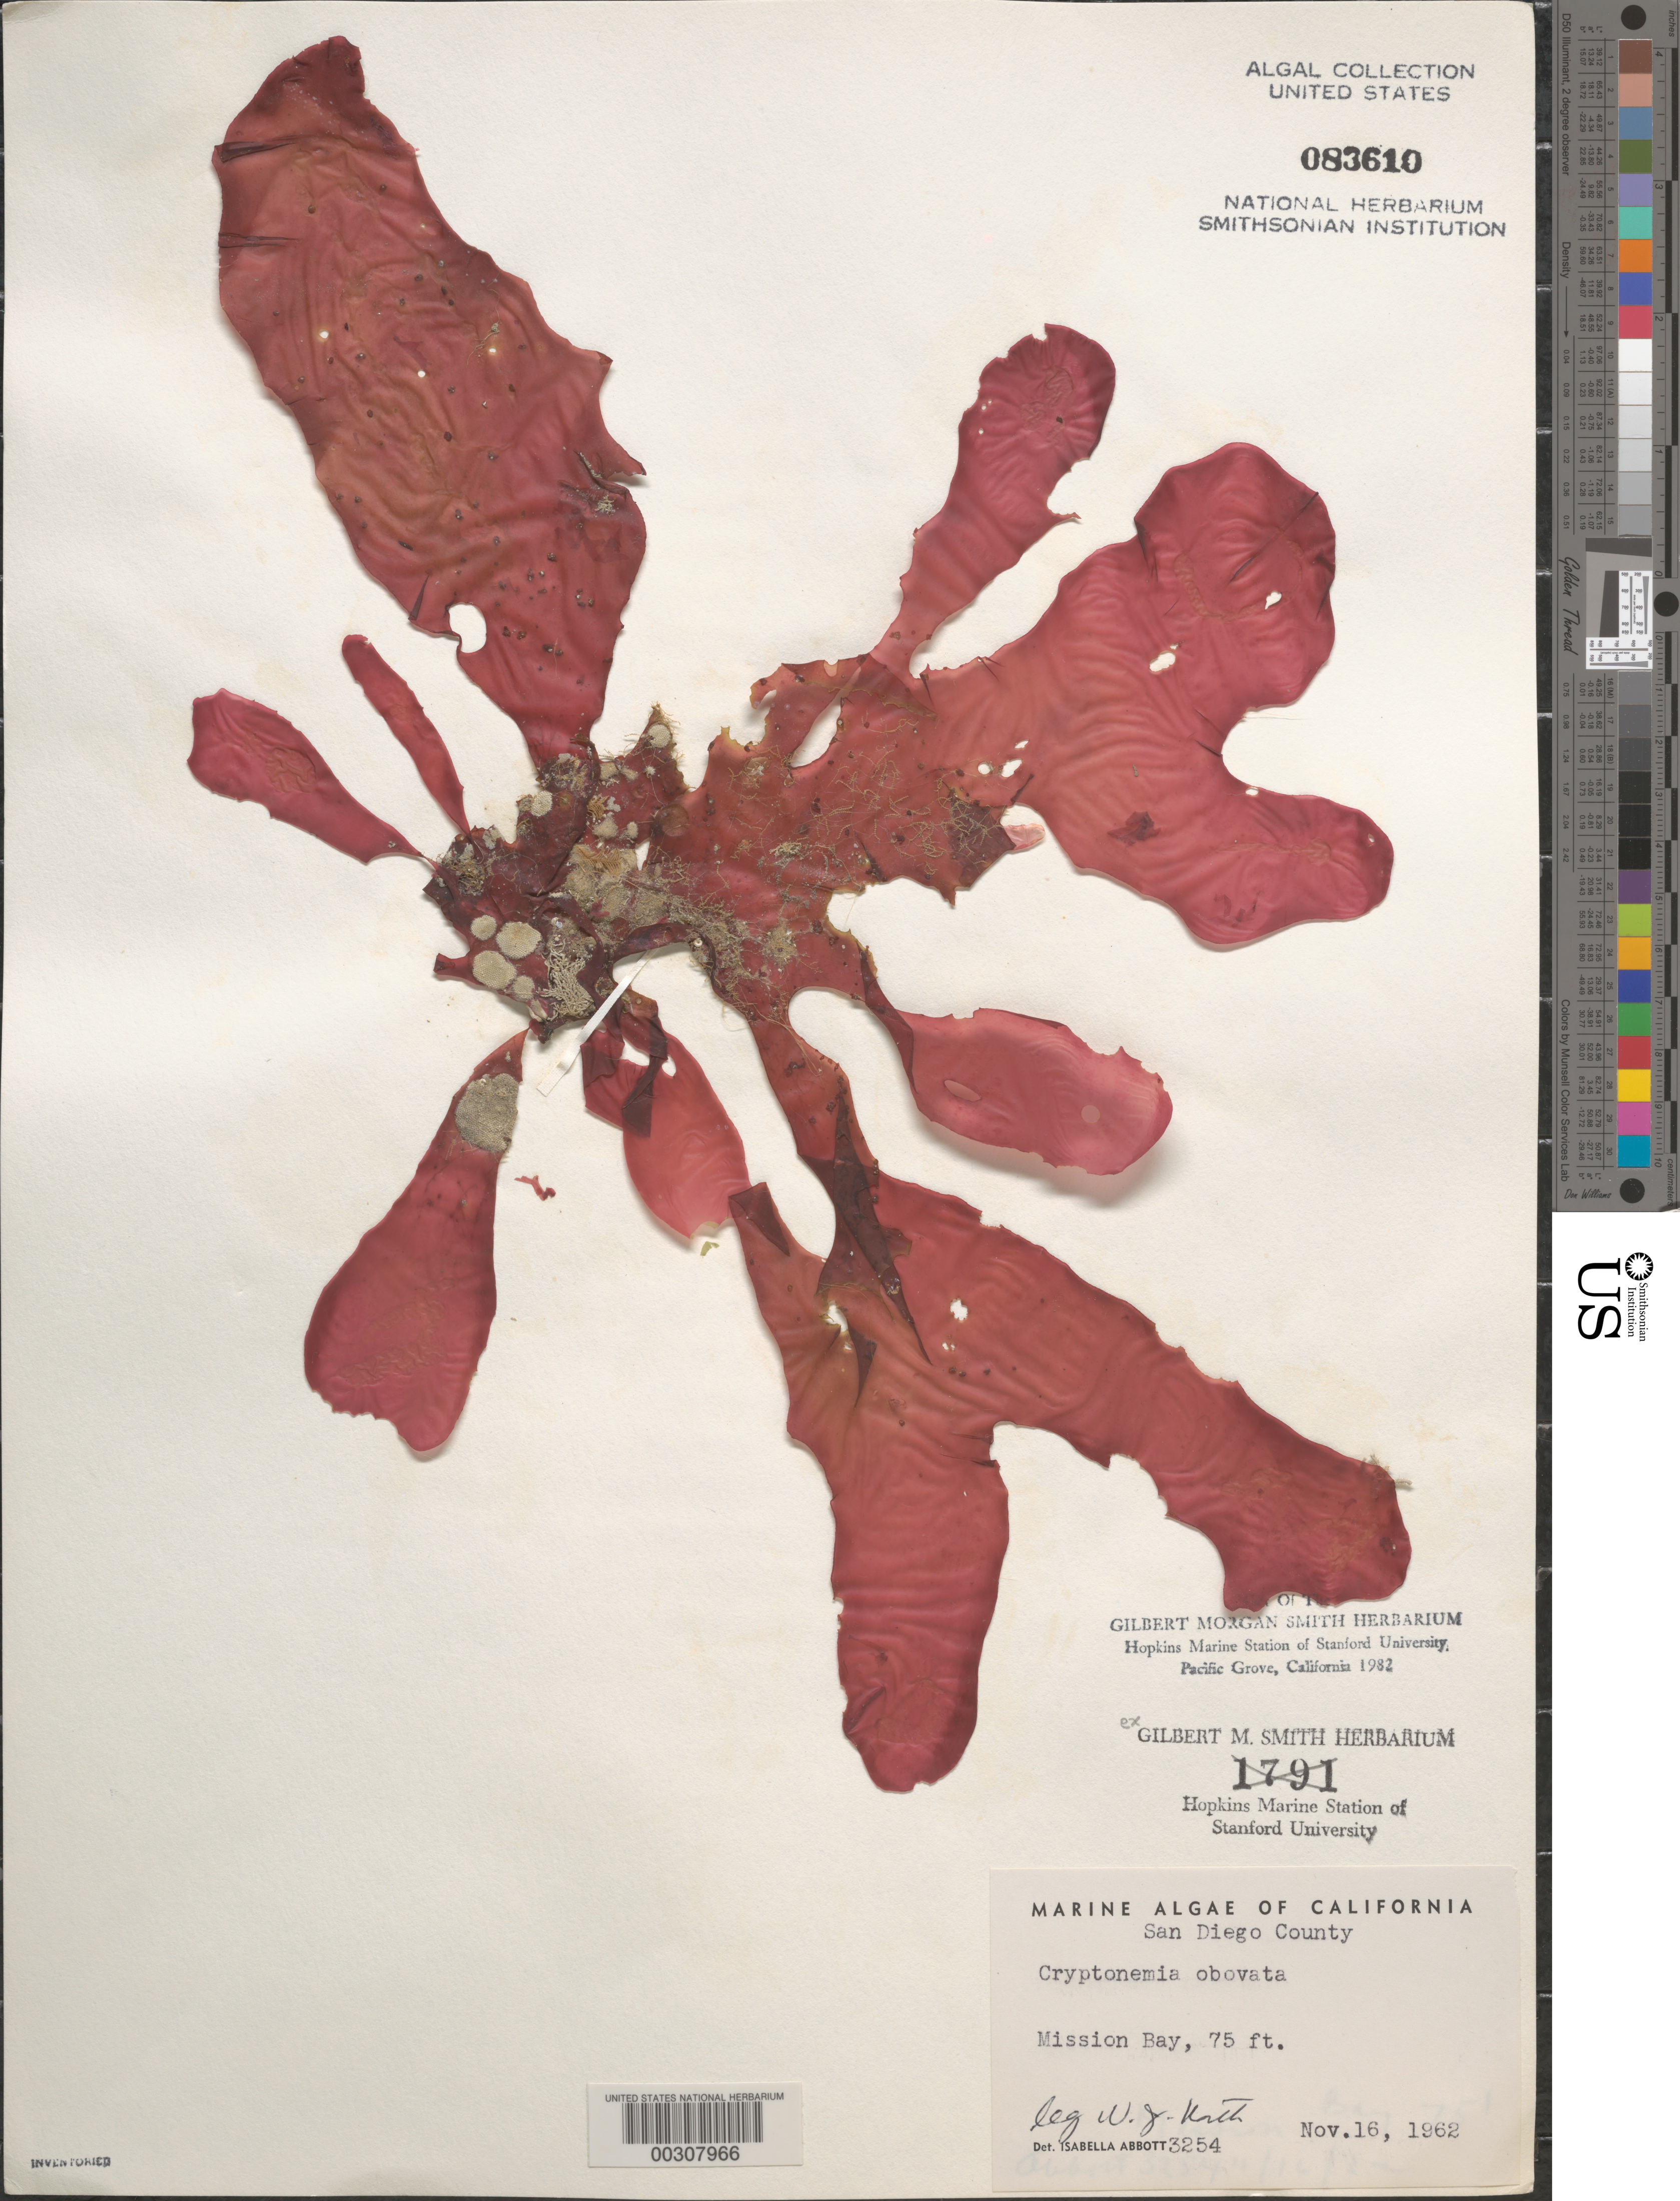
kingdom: Plantae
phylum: Rhodophyta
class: Florideophyceae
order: Halymeniales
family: Halymeniaceae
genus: Cryptonemia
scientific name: Cryptonemia obovata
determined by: Abbott, Isabella A.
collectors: W. North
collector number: IAA 3254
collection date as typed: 16 Nov 1962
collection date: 1962-11-16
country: United States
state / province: California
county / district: San Diego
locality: Mission Bay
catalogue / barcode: US 83610